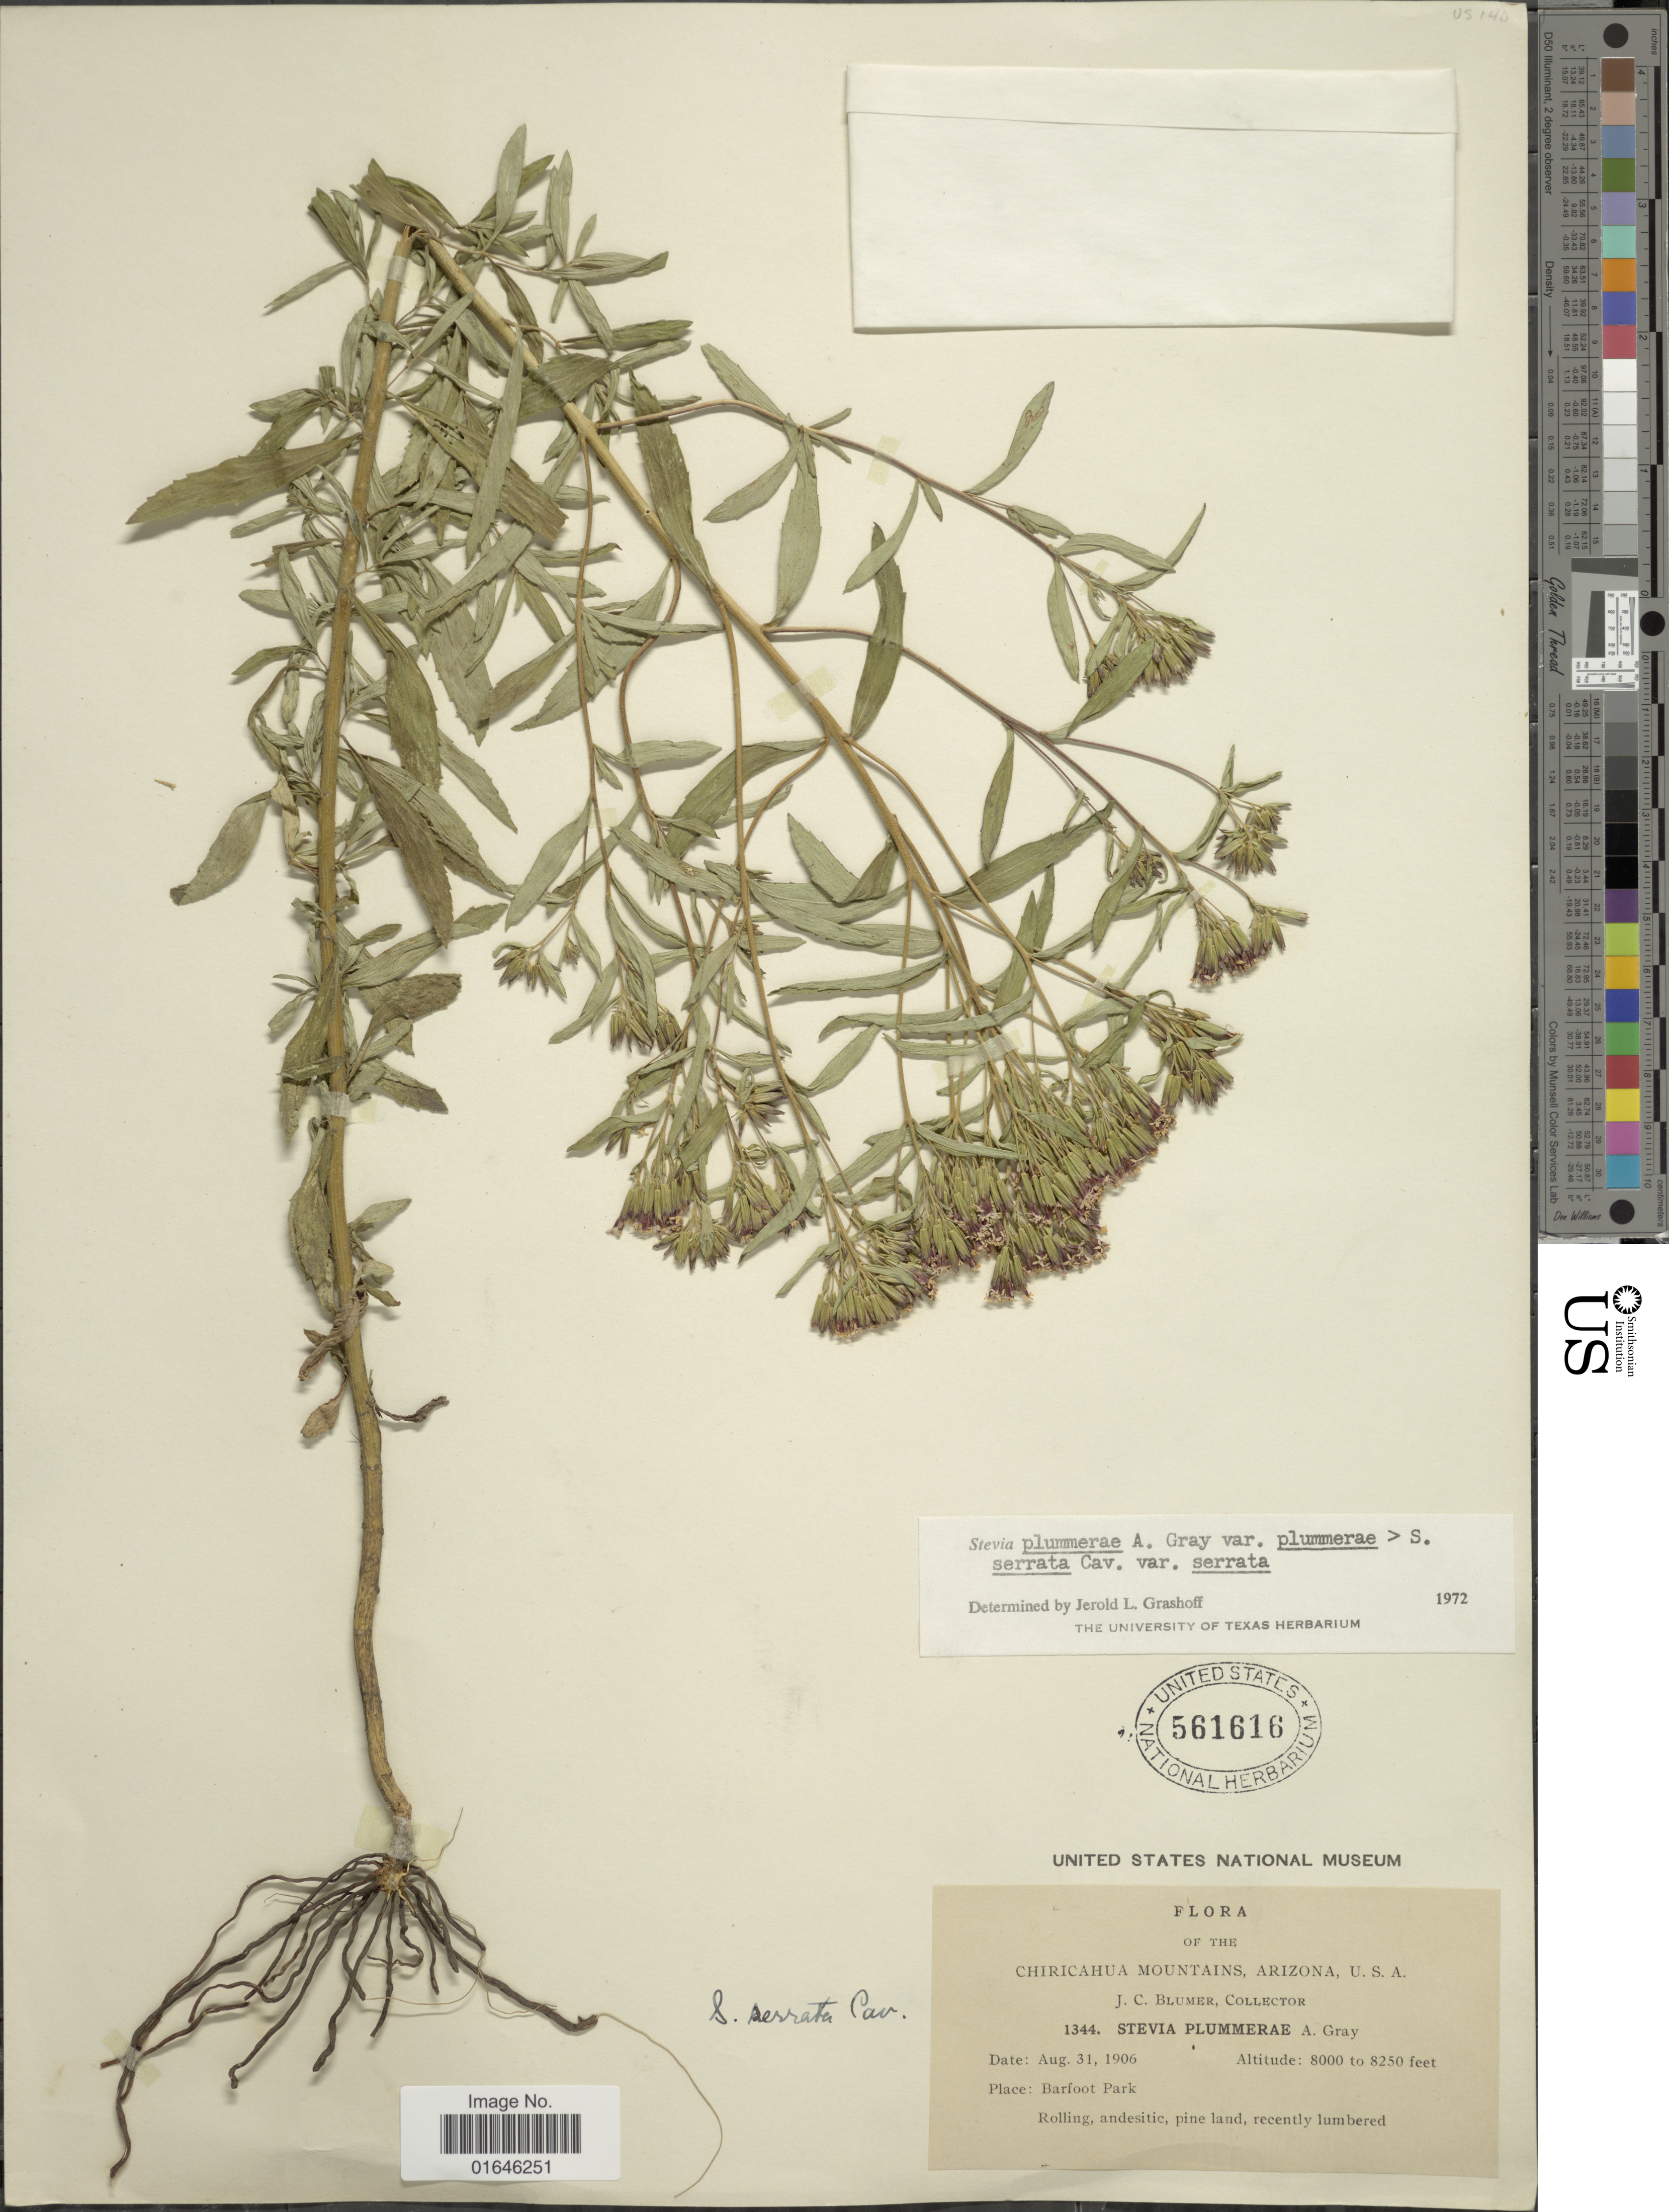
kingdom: Plantae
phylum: Tracheophyta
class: Magnoliopsida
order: Asterales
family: Asteraceae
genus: Stevia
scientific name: Stevia plummerae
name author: A. Gray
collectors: J. C. Blumer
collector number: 1344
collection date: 1906-08-31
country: United States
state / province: Arizona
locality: Chiricahua Mountains, Barfoot Park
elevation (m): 2438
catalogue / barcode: US 561616